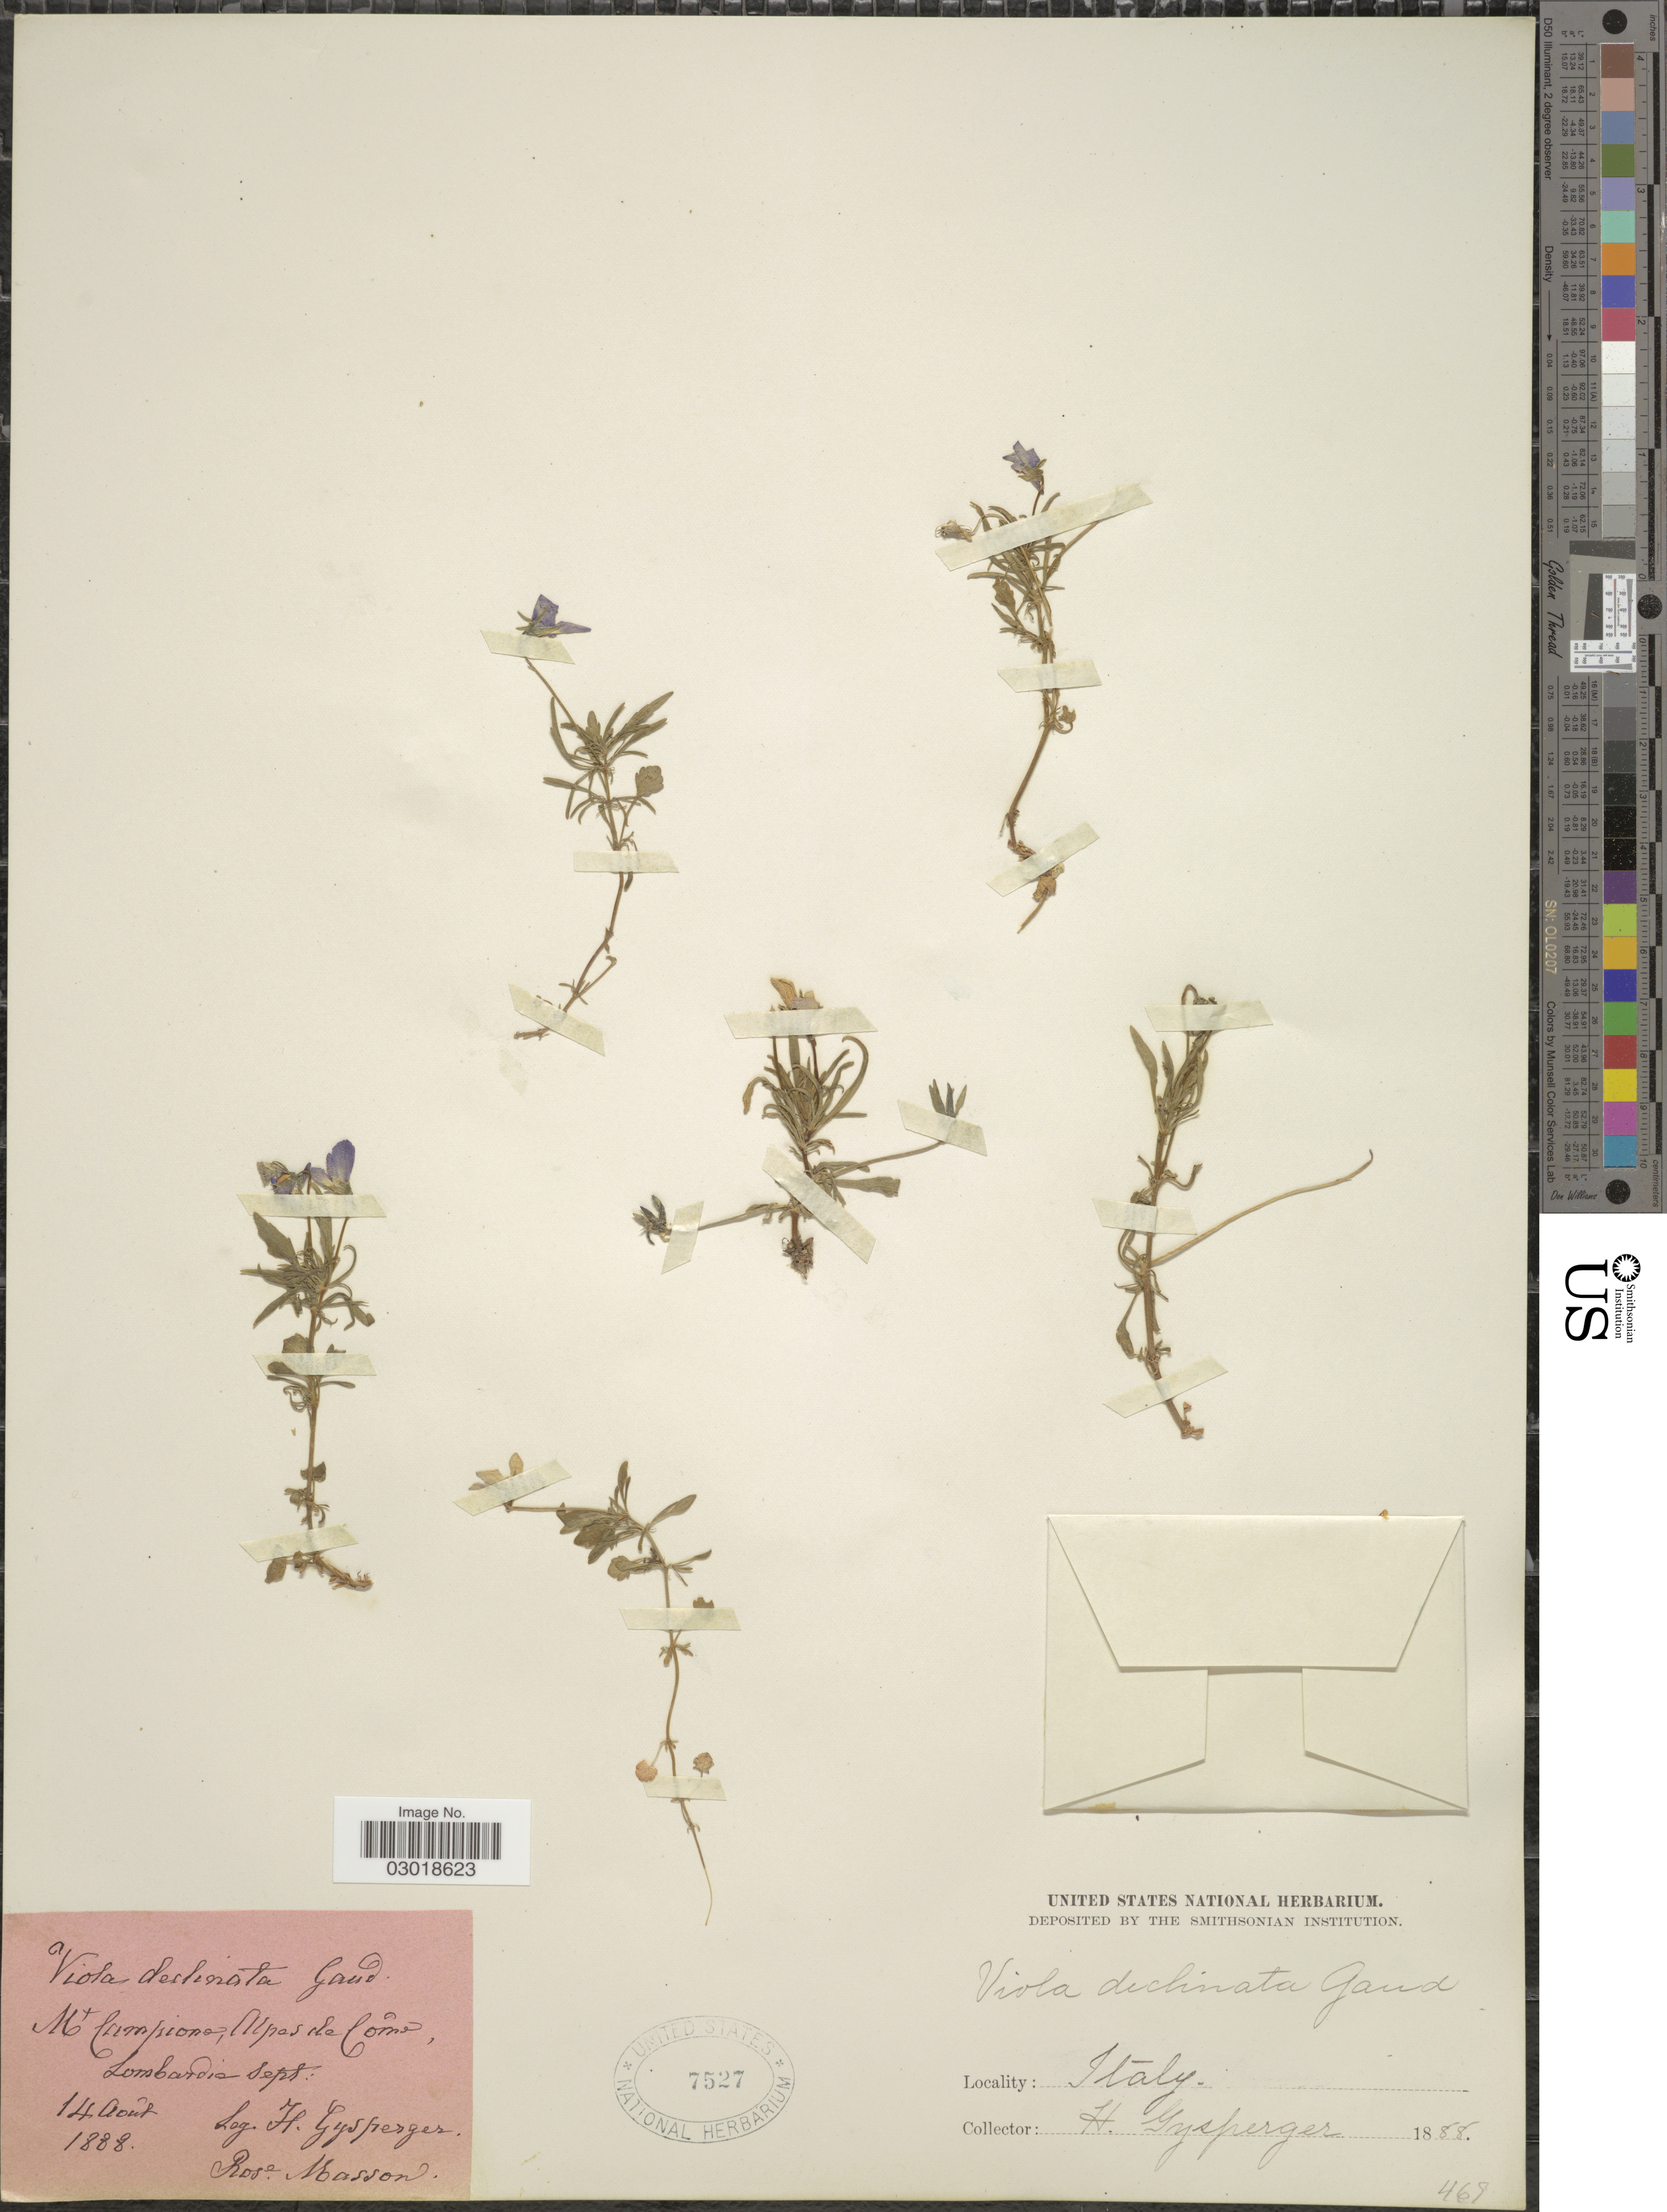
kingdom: Plantae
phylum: Tracheophyta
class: Magnoliopsida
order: Malpighiales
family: Violaceae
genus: Viola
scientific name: Viola declinata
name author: Waldst. & Kit.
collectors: H. Gysperger & R. Masson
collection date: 1888-08-14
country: Italy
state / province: Lombardy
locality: Mt Campione, Alpes de Come, Lombardia dept.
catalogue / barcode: US 7527